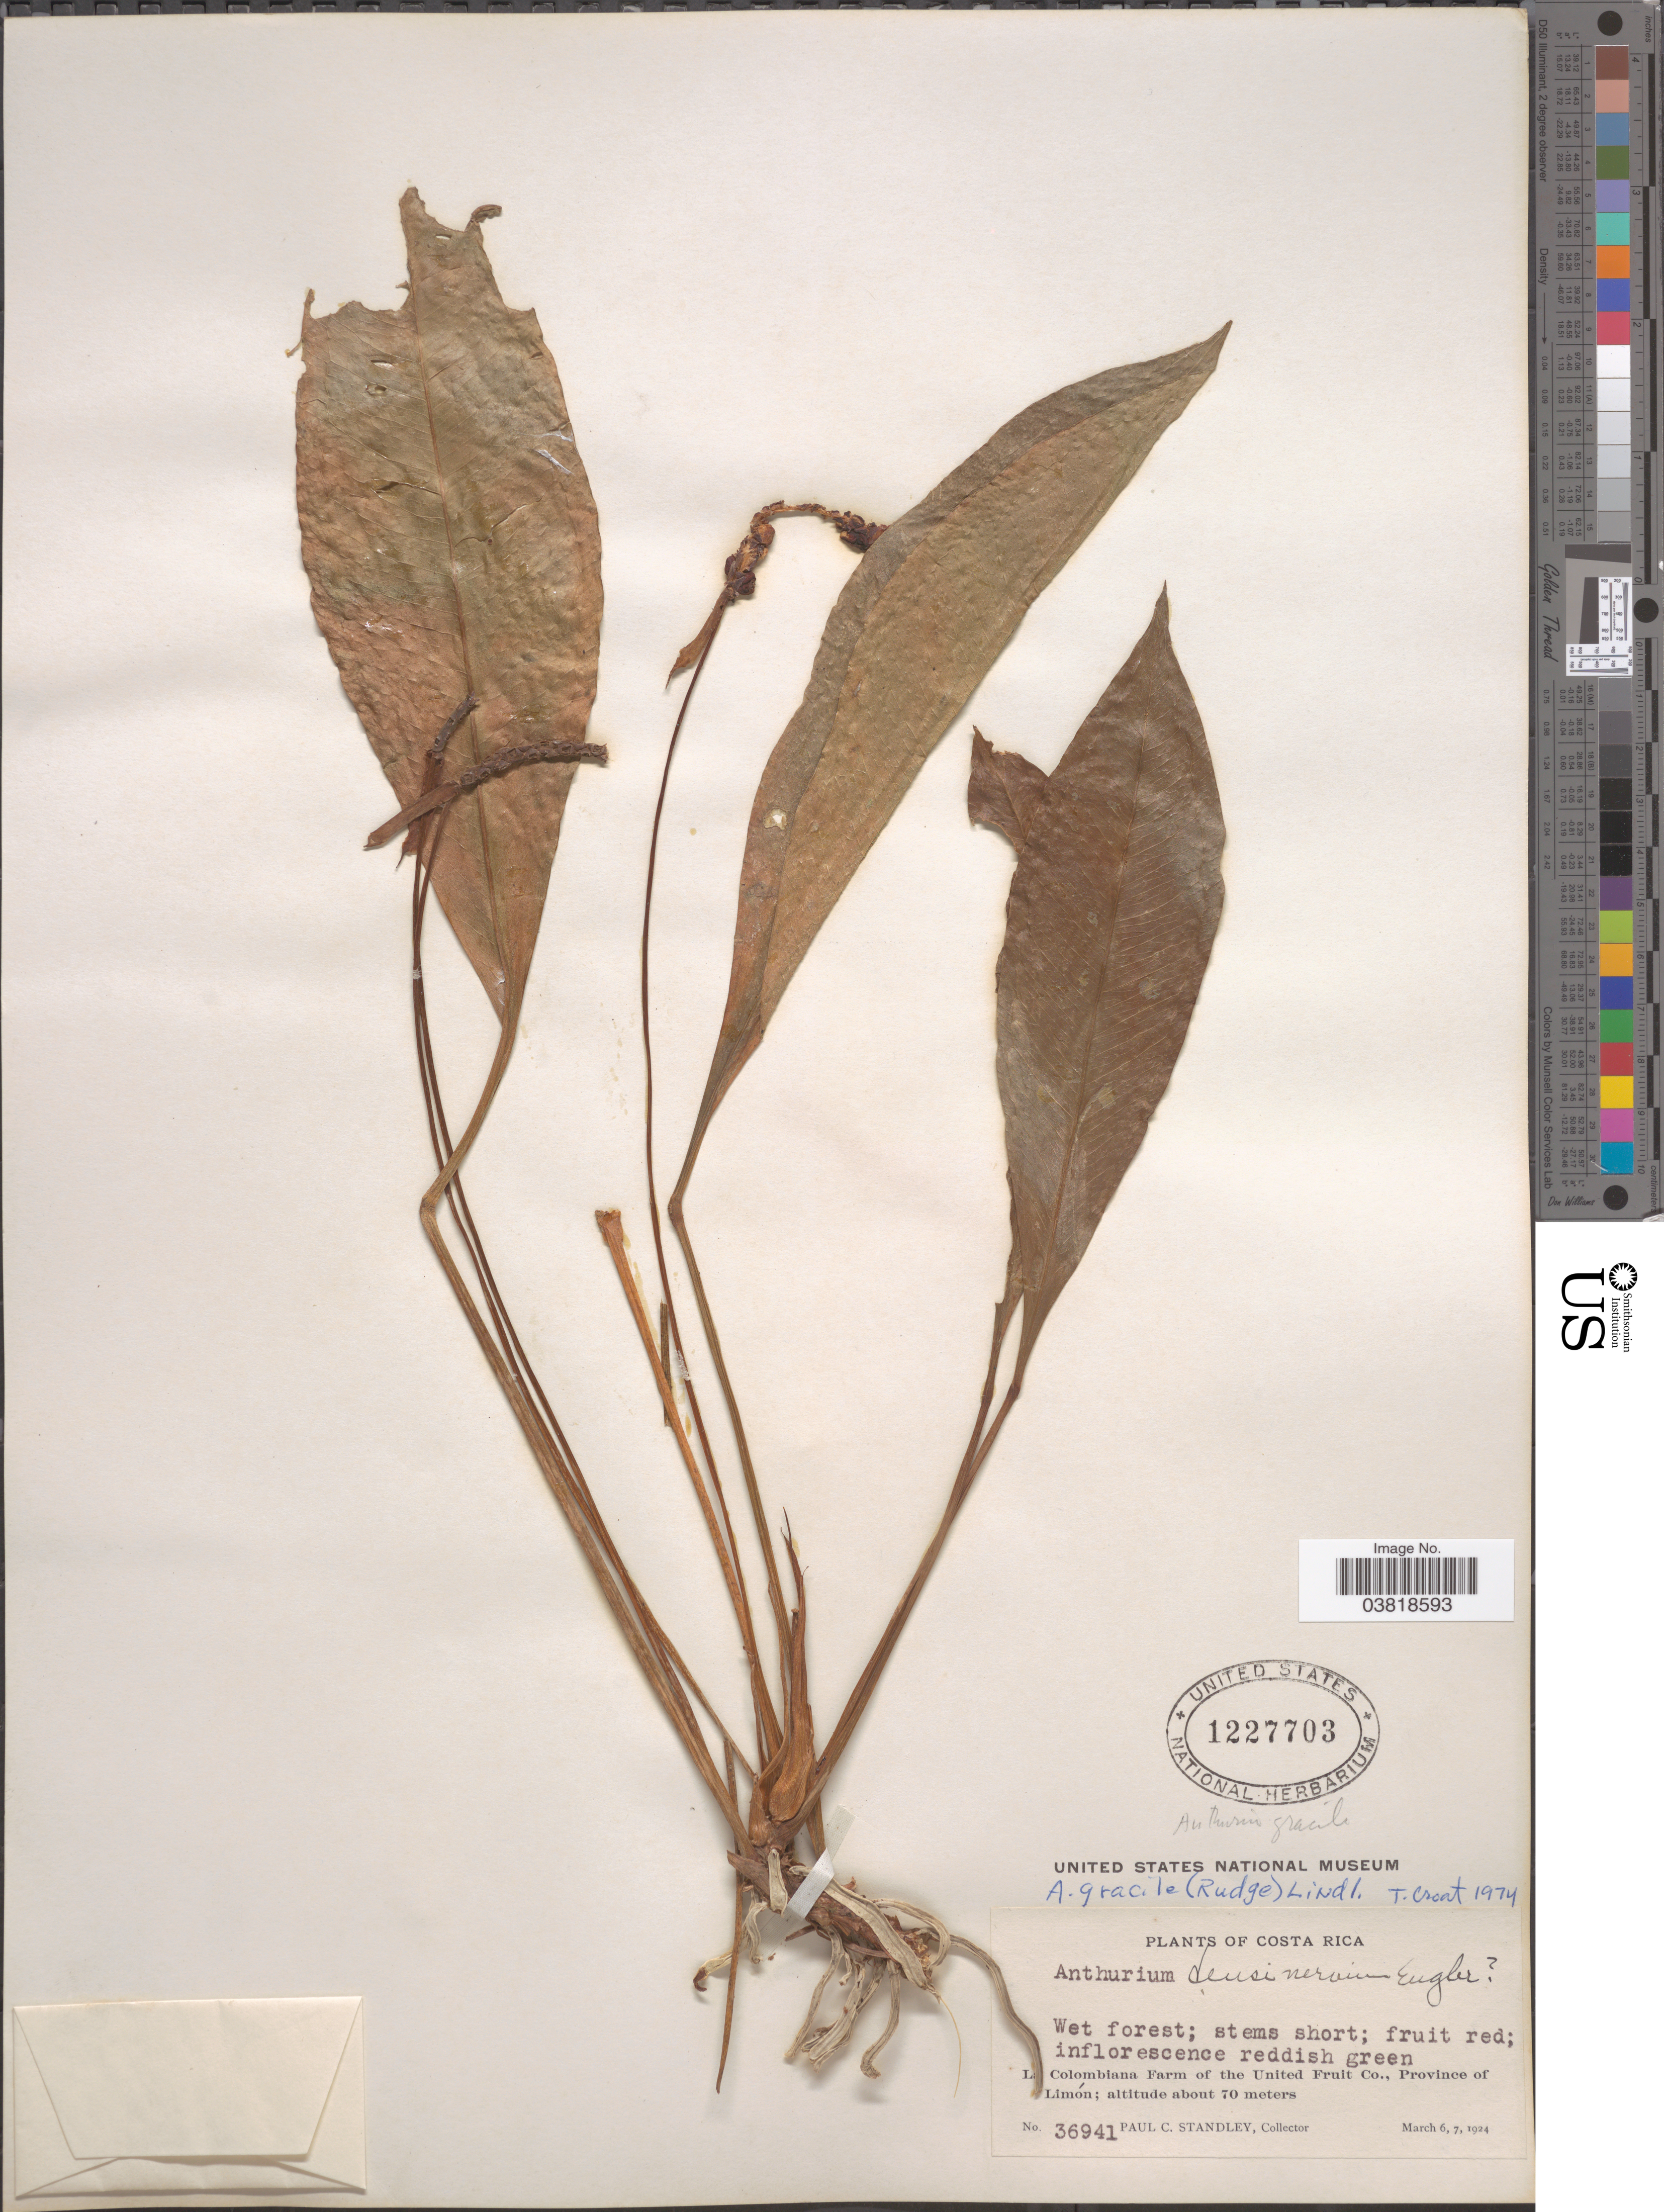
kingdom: Plantae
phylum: Tracheophyta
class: Liliopsida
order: Alismatales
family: Araceae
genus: Anthurium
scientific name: Anthurium gracile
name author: (Rudge) Schott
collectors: P. C. Standley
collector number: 36941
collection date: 1924-03-06/1924-03-07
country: Costa Rica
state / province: Limón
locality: La Colombiana Farm of the United Fruit Co.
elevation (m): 70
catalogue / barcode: US 1227703